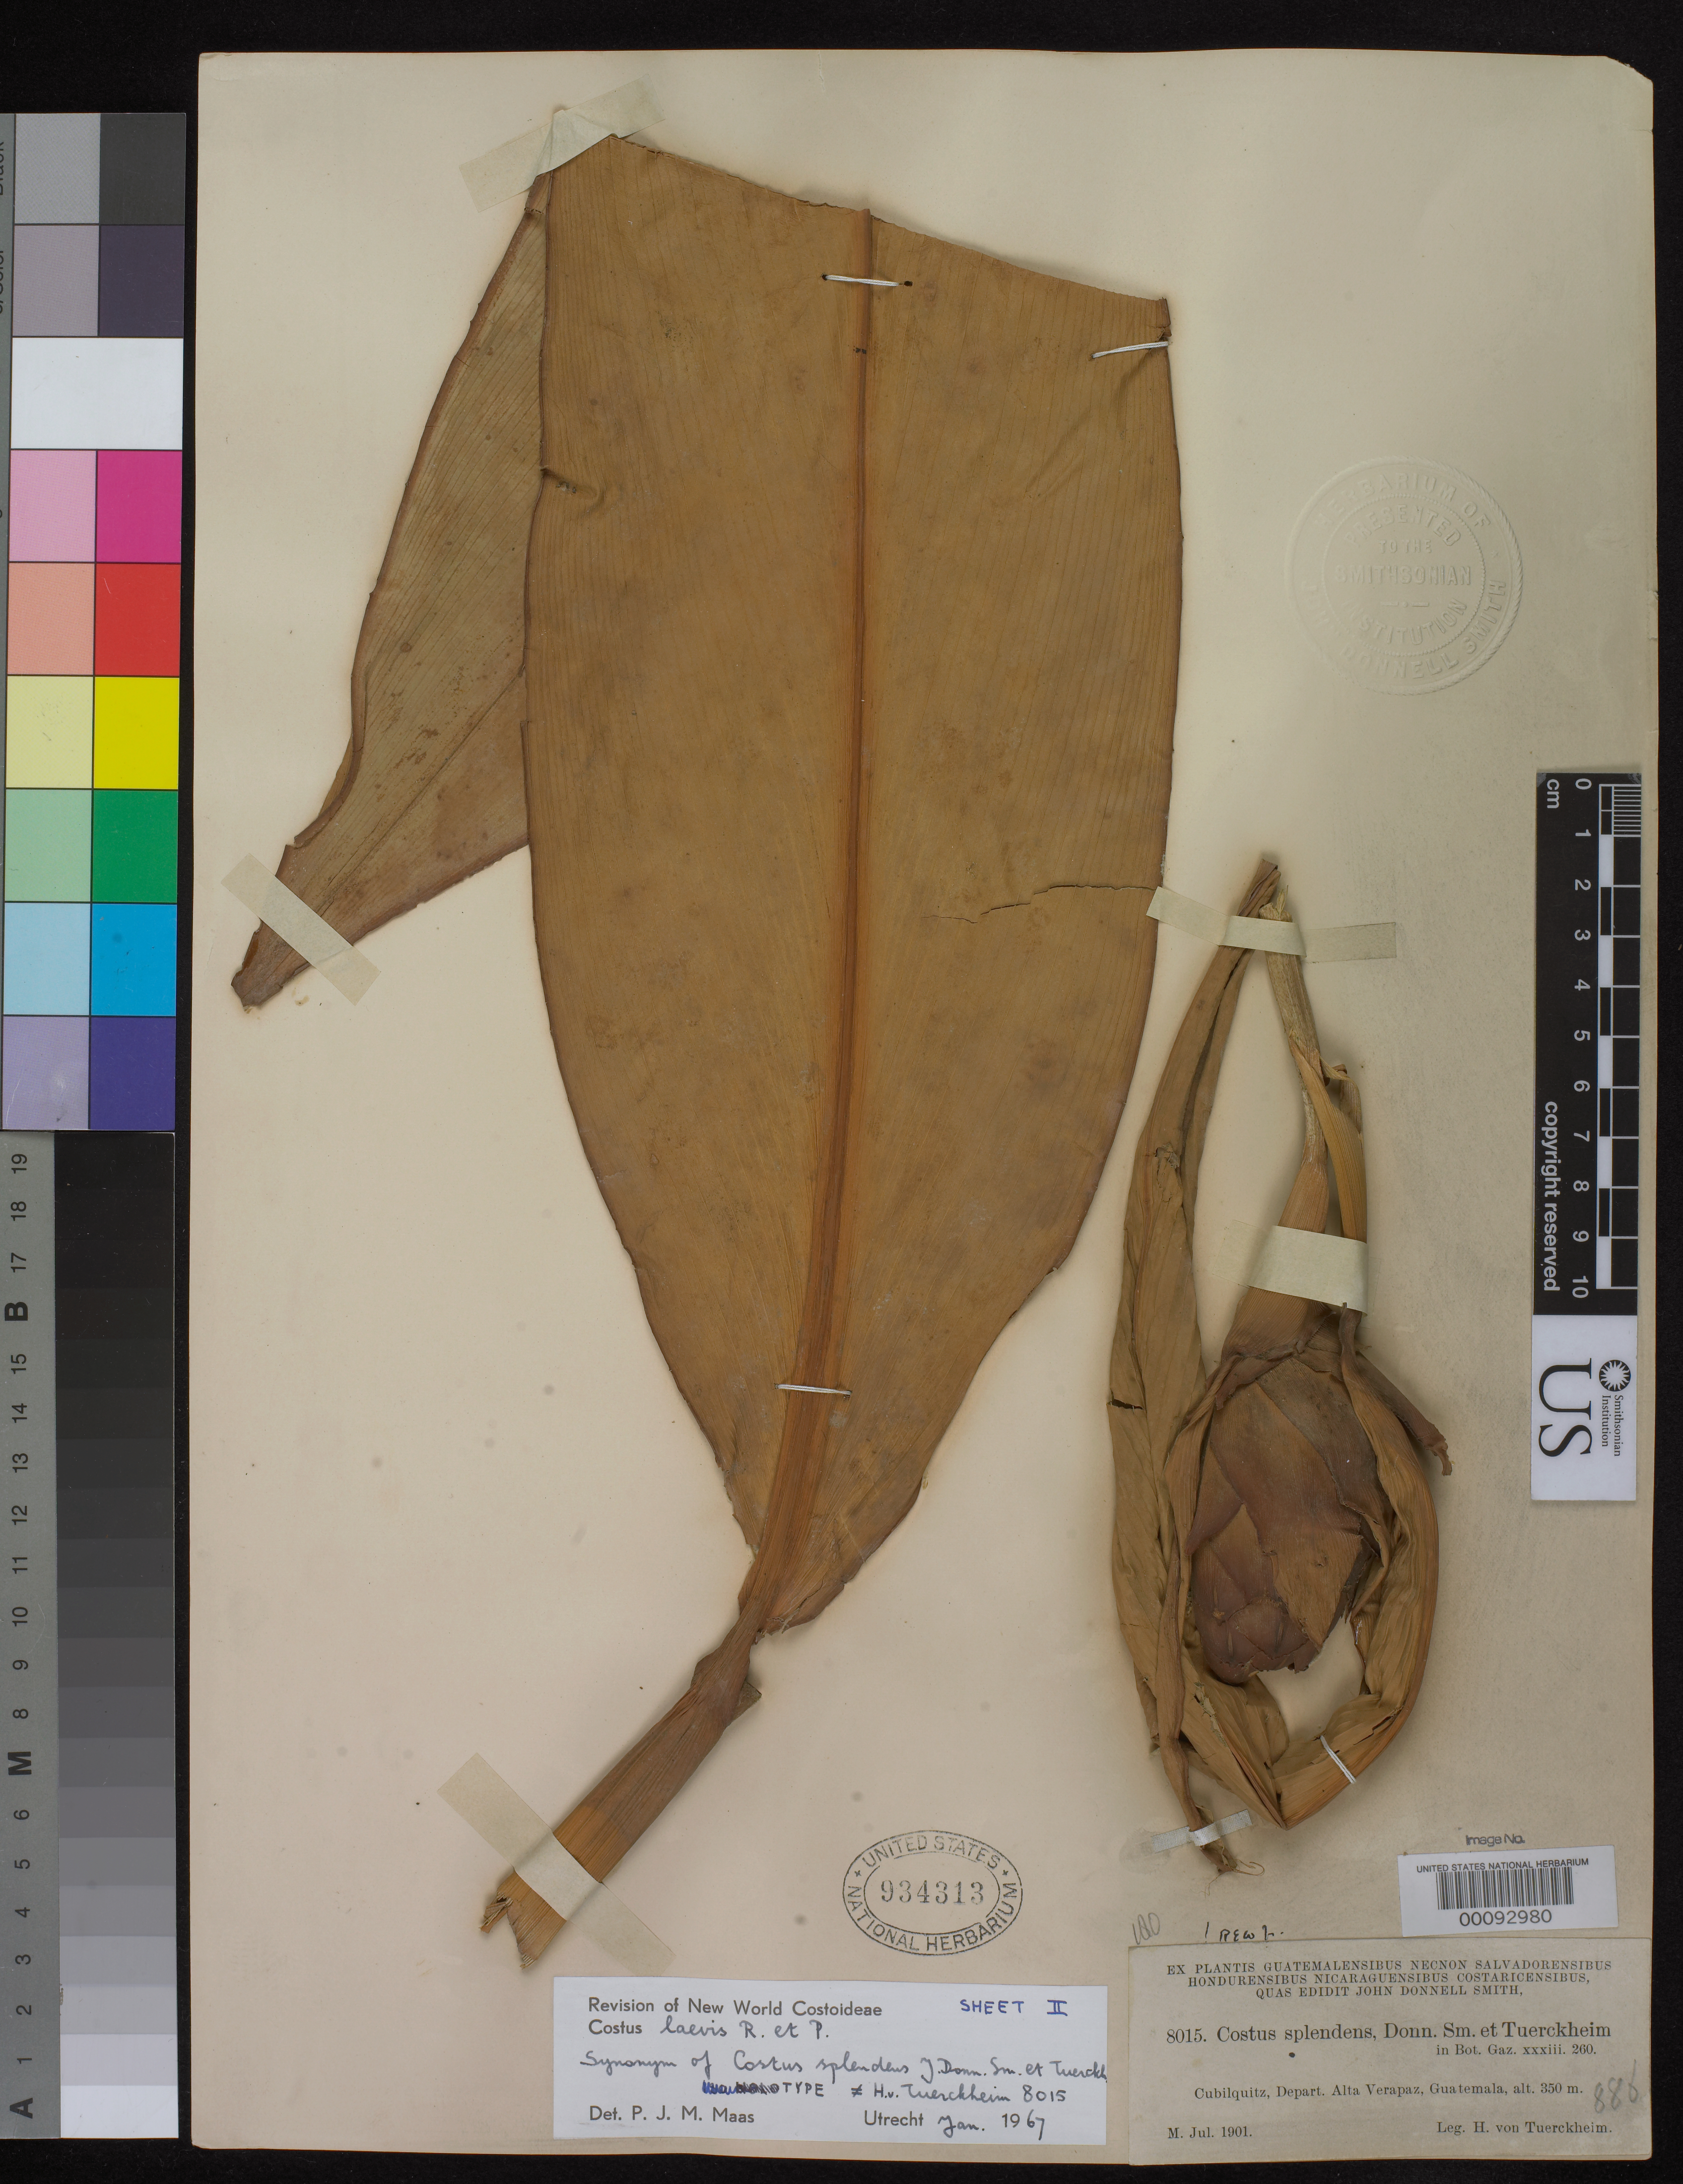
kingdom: Plantae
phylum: Tracheophyta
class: Liliopsida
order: Zingiberales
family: Costaceae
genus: Costus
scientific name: Costus splendens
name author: Donn. Sm. & Türckh.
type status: Holotype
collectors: H. von Türckheim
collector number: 8015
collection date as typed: Jul 1901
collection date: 1901-07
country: Guatemala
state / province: Alta Verapaz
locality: Cubilquitz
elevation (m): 350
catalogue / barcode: US 934313